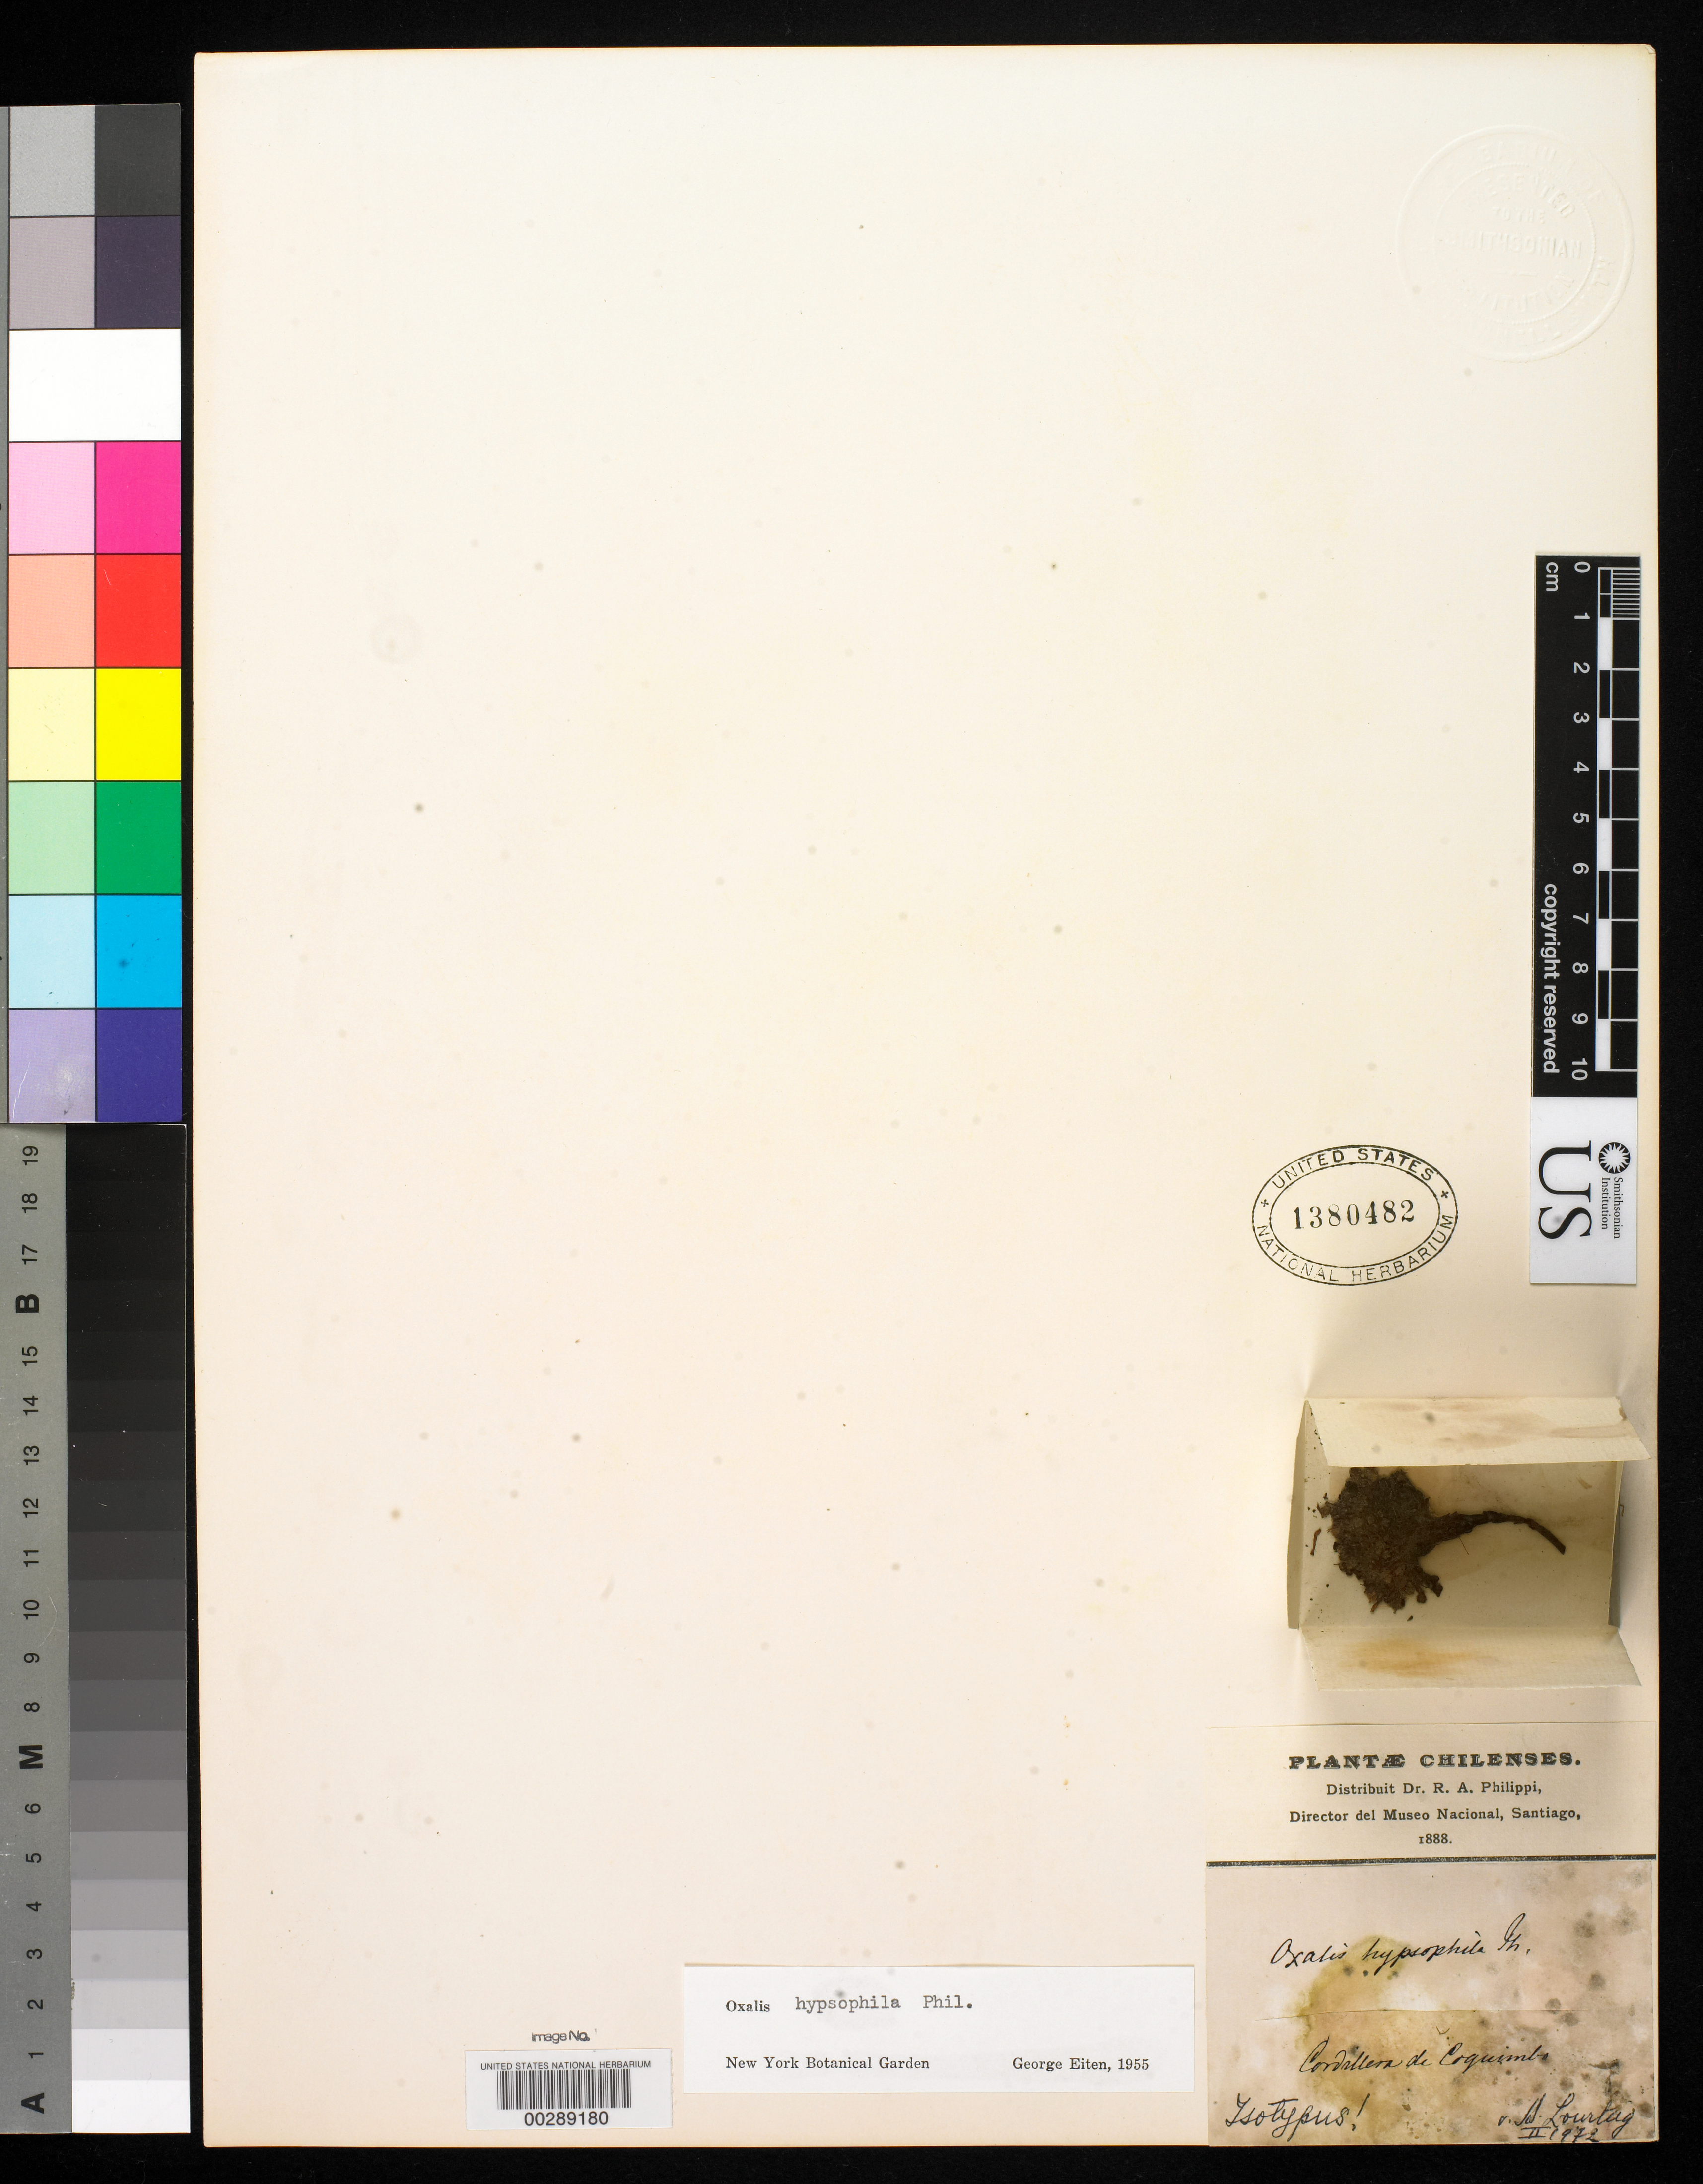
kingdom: Plantae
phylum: Tracheophyta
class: Magnoliopsida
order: Oxalidales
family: Oxalidaceae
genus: Oxalis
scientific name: Oxalis hypsophila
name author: Phil.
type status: Possible Isotype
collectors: F. Peralta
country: Chile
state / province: Coquimbo (IV)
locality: Cordillera de Coquimbo.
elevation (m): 3500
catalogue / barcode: US 1380482